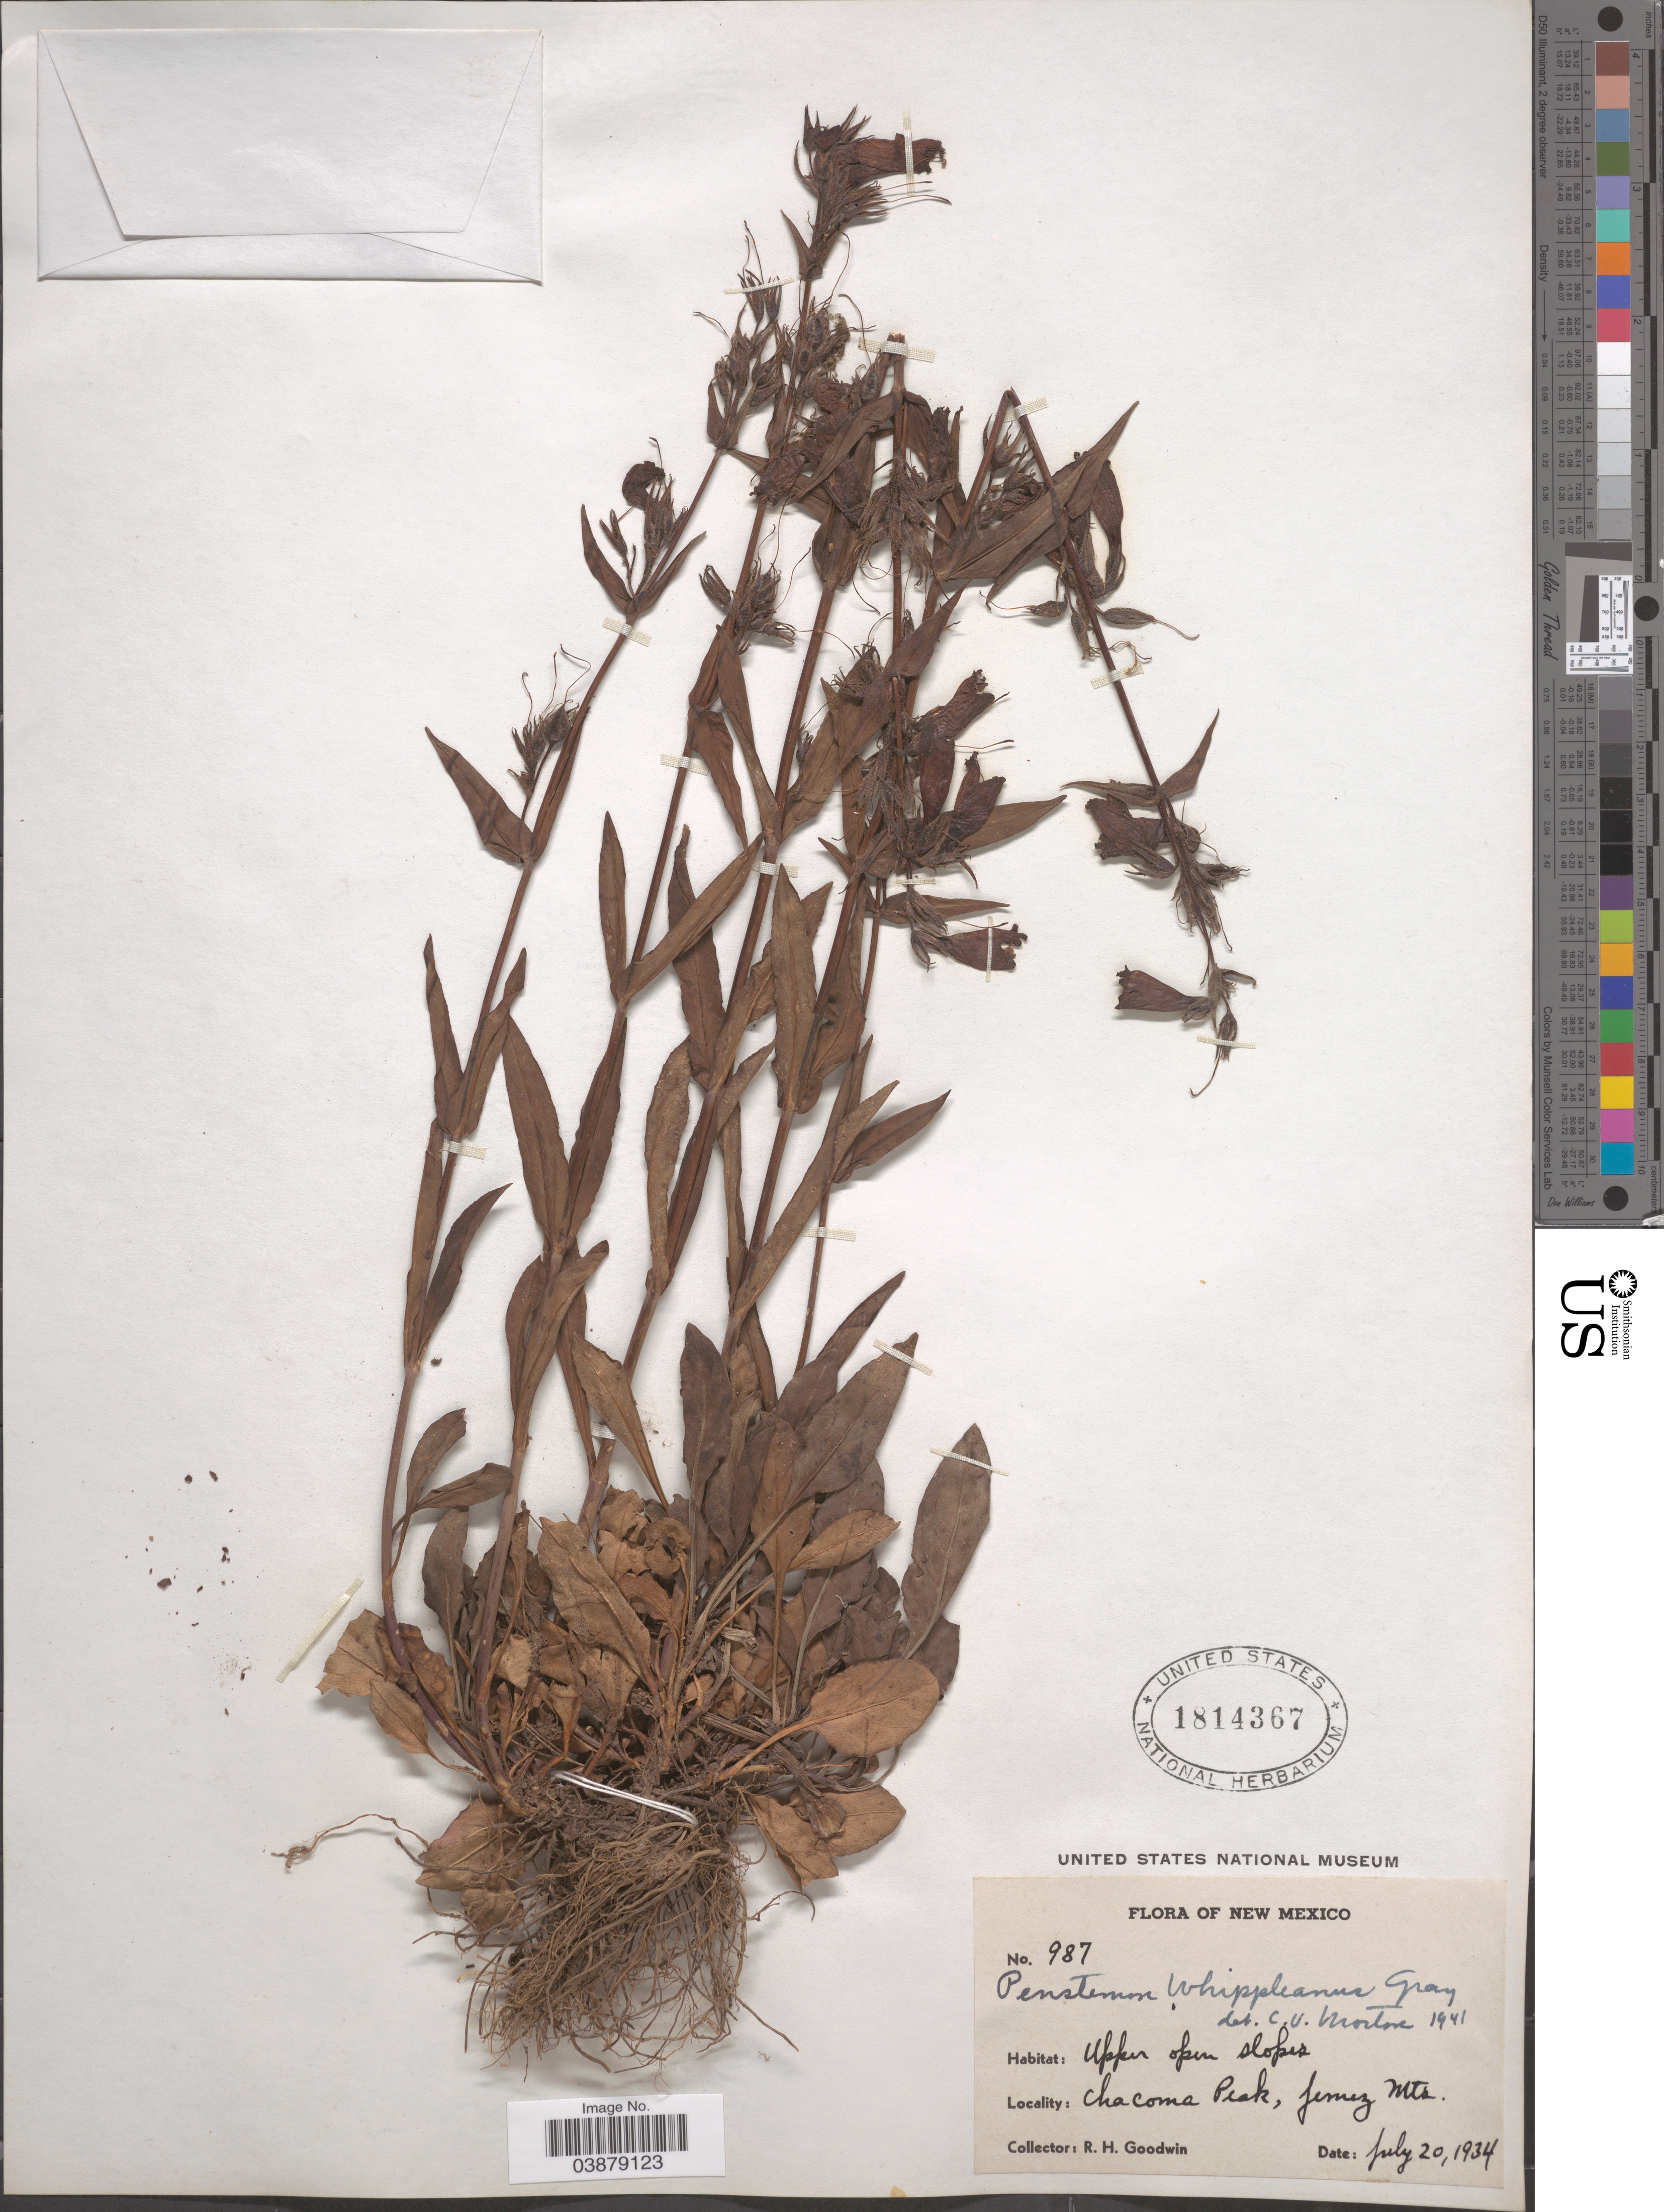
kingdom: Plantae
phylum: Tracheophyta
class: Magnoliopsida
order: Lamiales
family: Plantaginaceae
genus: Penstemon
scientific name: Penstemon whippleanus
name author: A. Gray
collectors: R. Goodwin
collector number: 987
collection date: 1934-07-20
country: United States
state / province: New Mexico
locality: Upper open slopes, Chacoma Peak, Jemez Mts.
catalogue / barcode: US 1814367